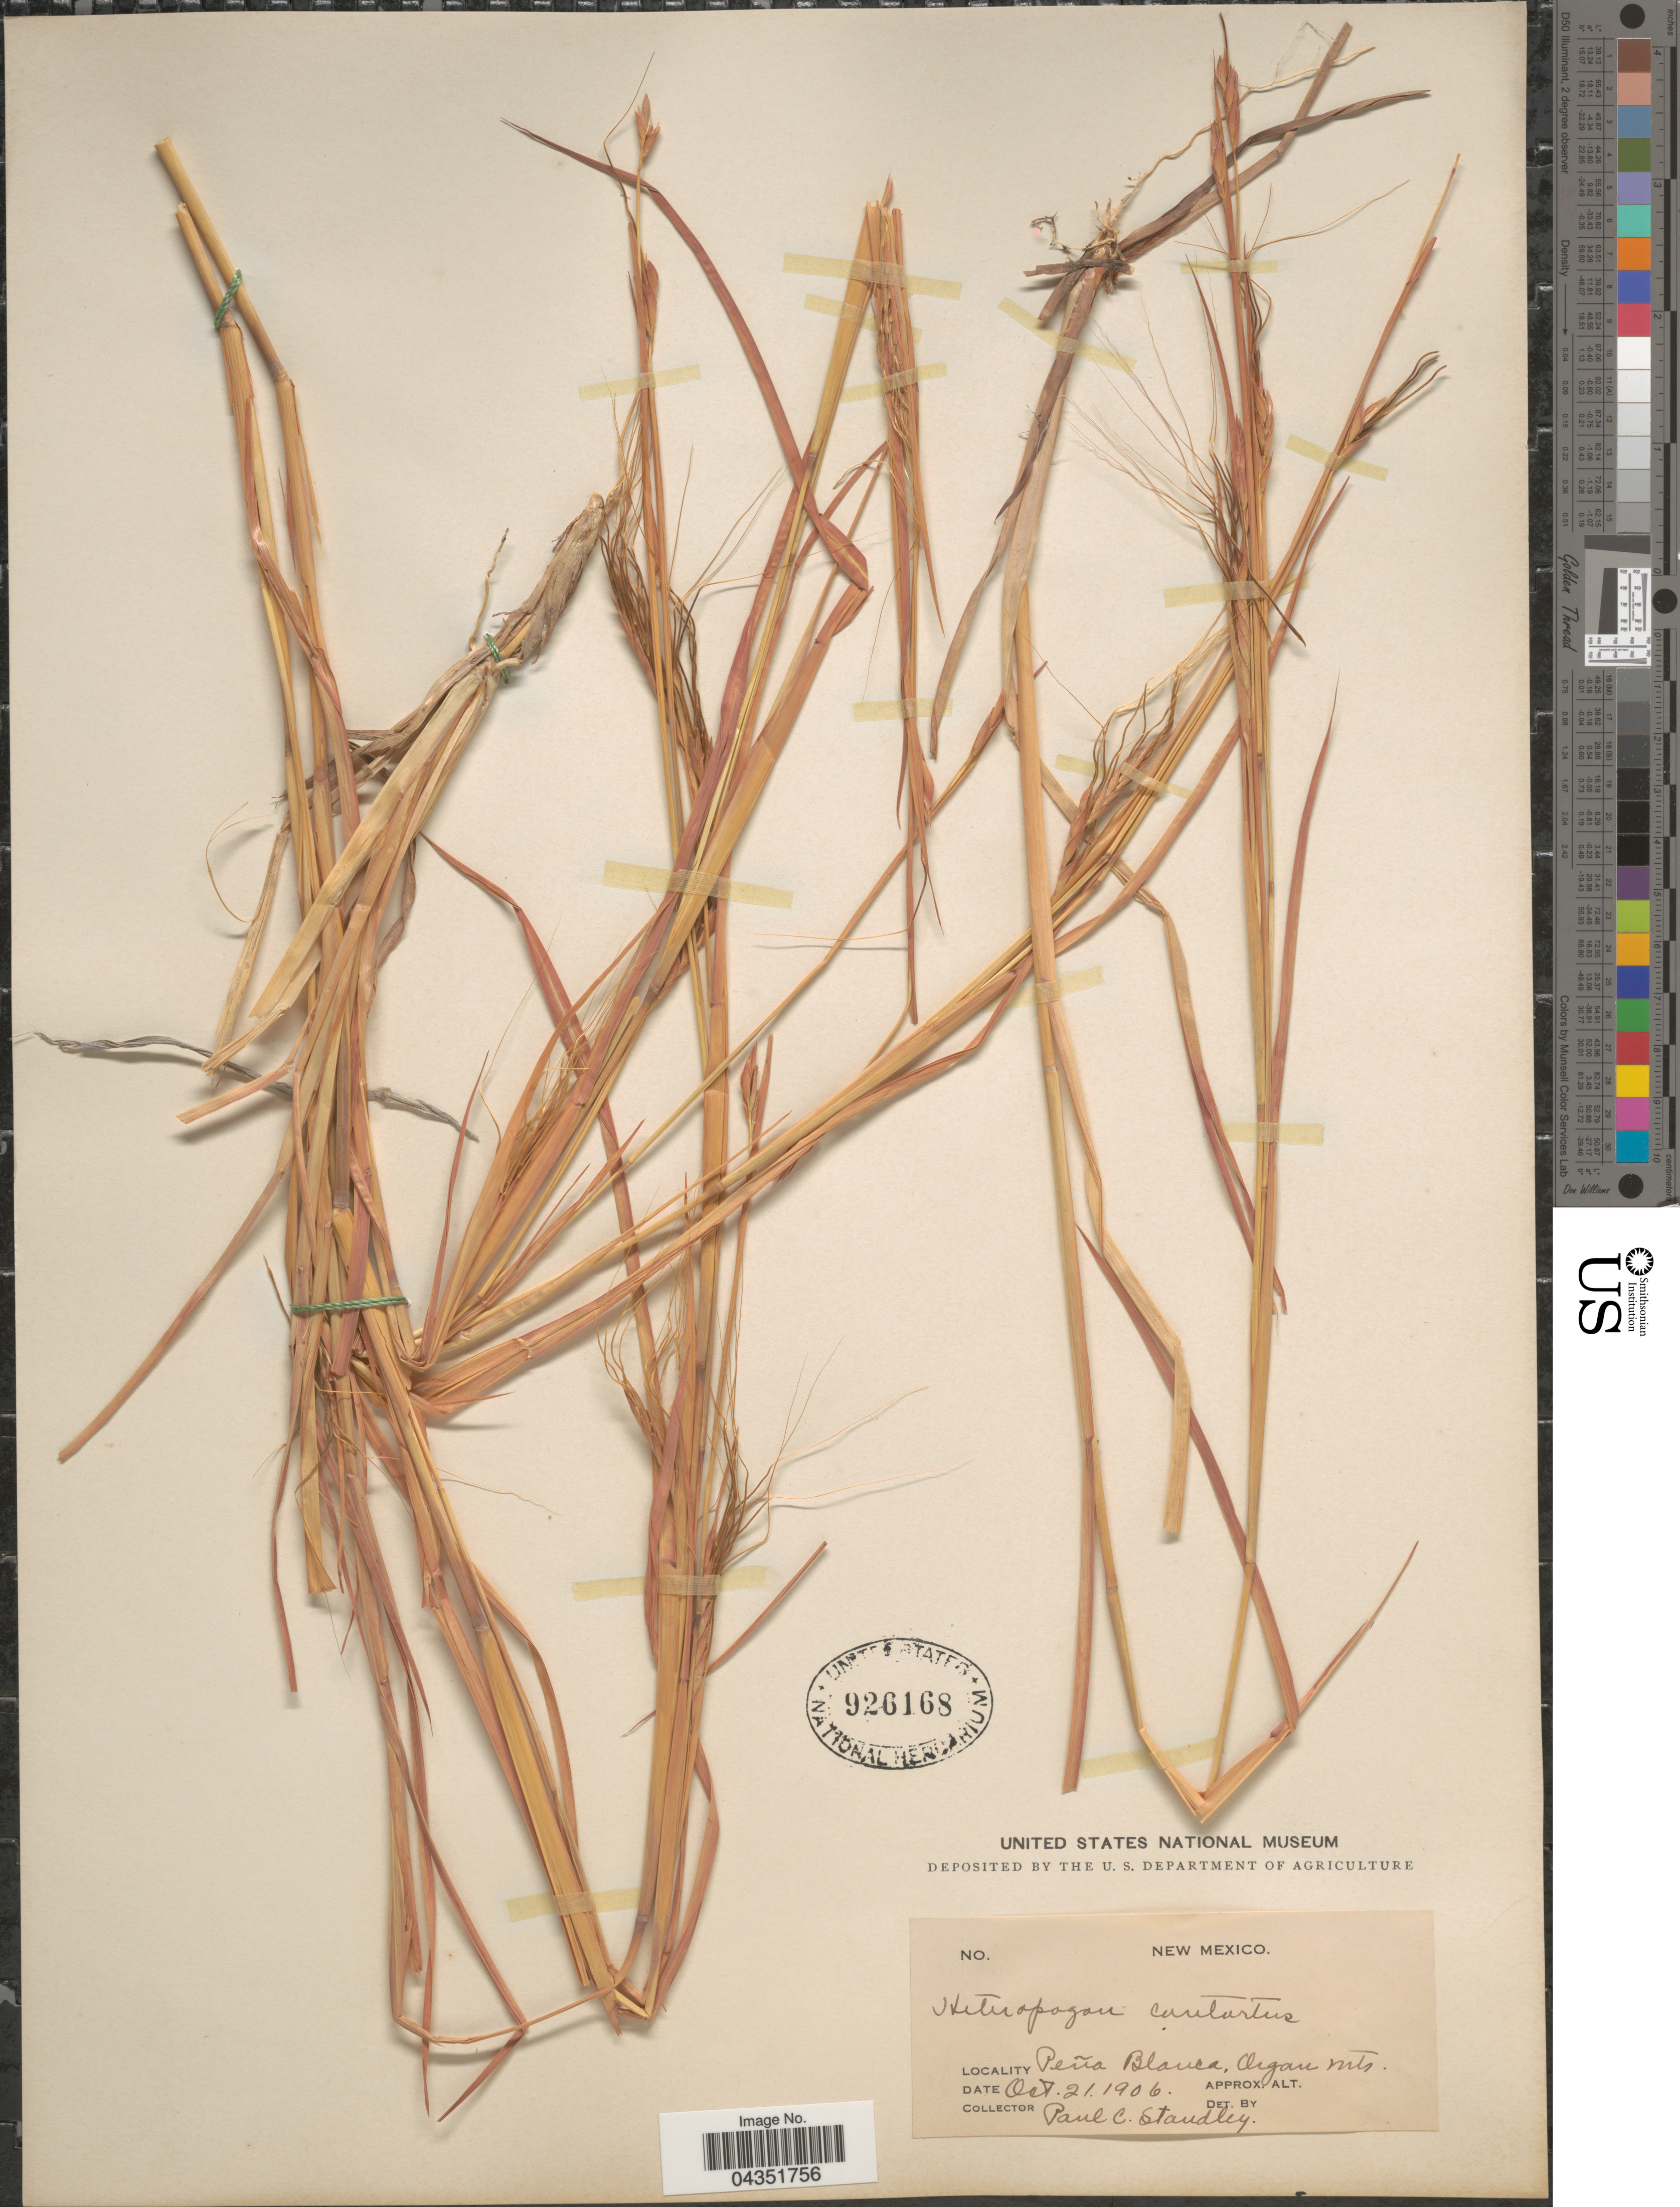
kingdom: Plantae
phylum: Tracheophyta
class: Liliopsida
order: Poales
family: Poaceae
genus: Heteropogon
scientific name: Heteropogon contortus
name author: (L.) P. Beauv. ex Roem. & Schult.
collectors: P. C. Standley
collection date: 1906-10-21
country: United States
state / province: New Mexico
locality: Peña Blanca, Organ Mts.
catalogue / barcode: US 926168